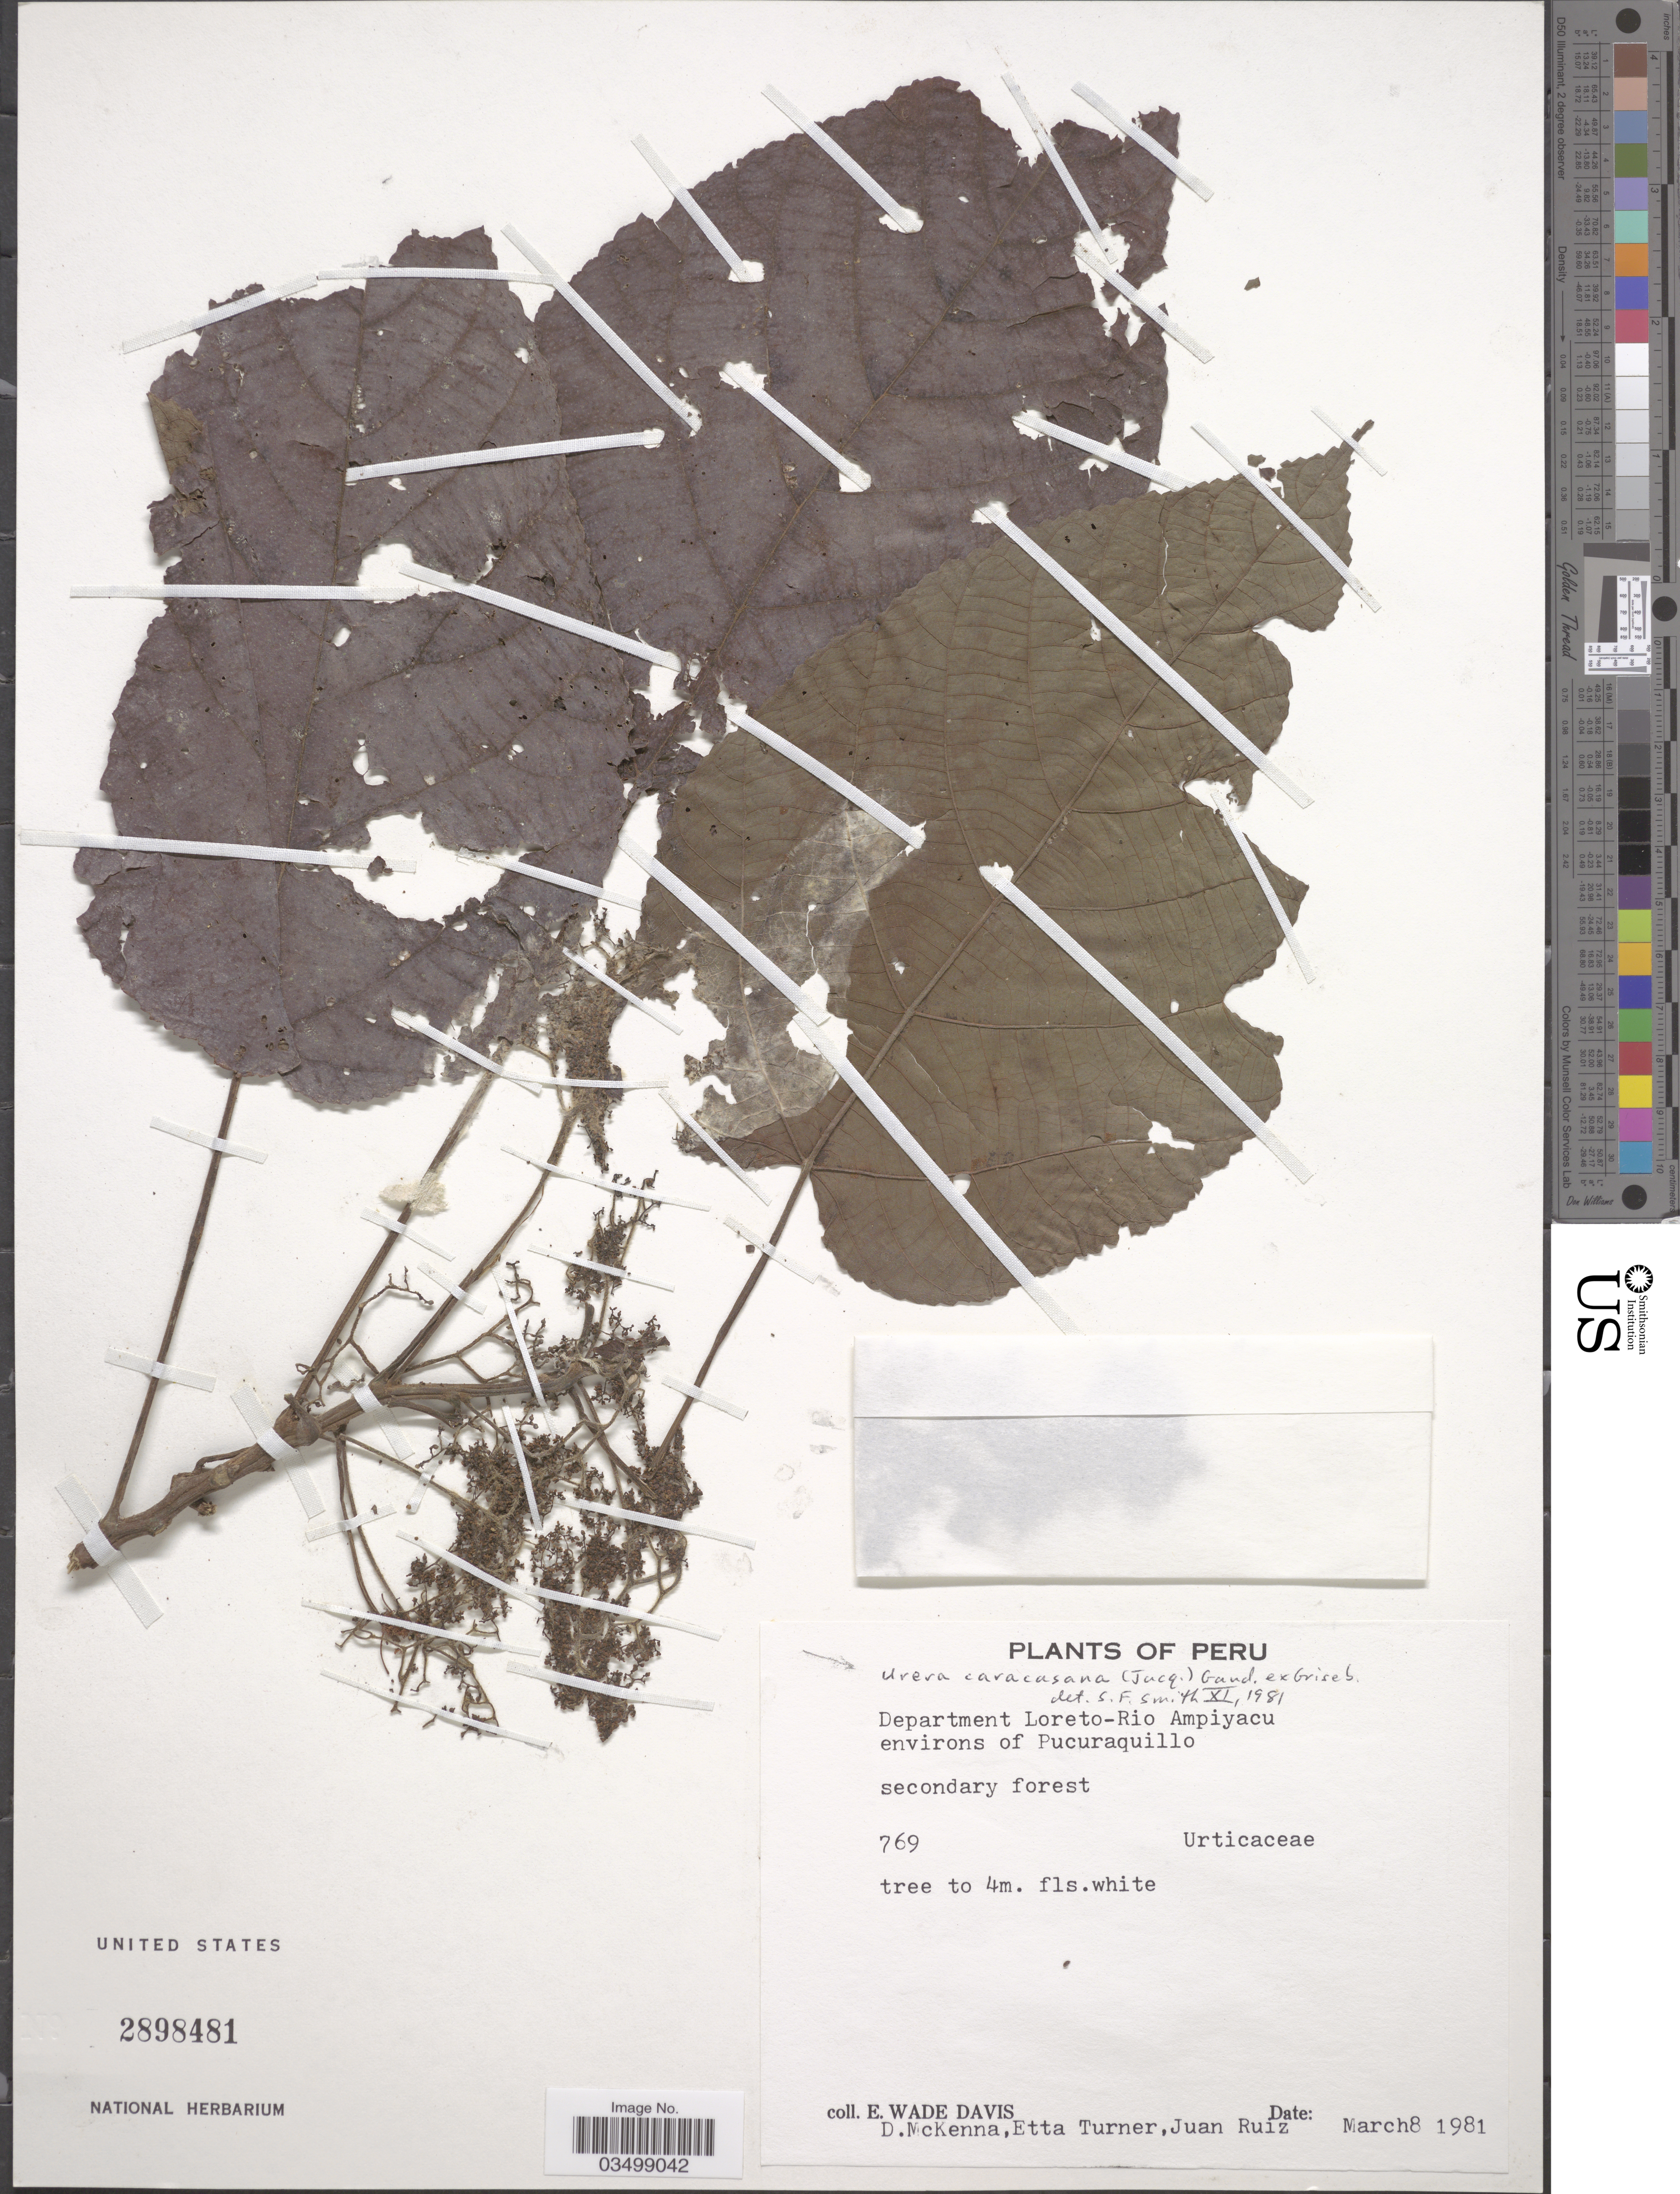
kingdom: Plantae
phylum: Tracheophyta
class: Magnoliopsida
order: Rosales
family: Urticaceae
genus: Urera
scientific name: Urera caracasana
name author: (Jacq.) Gaudich. ex Griseb.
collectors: E. Wade-Davis, D. McKenna, E. Turner & J. Ruíz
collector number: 769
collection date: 1981-03-08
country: Peru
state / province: Loreto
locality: Department Loreto-Rio Ampiyacu environs of Pucuraquillo.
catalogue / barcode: US 2898481